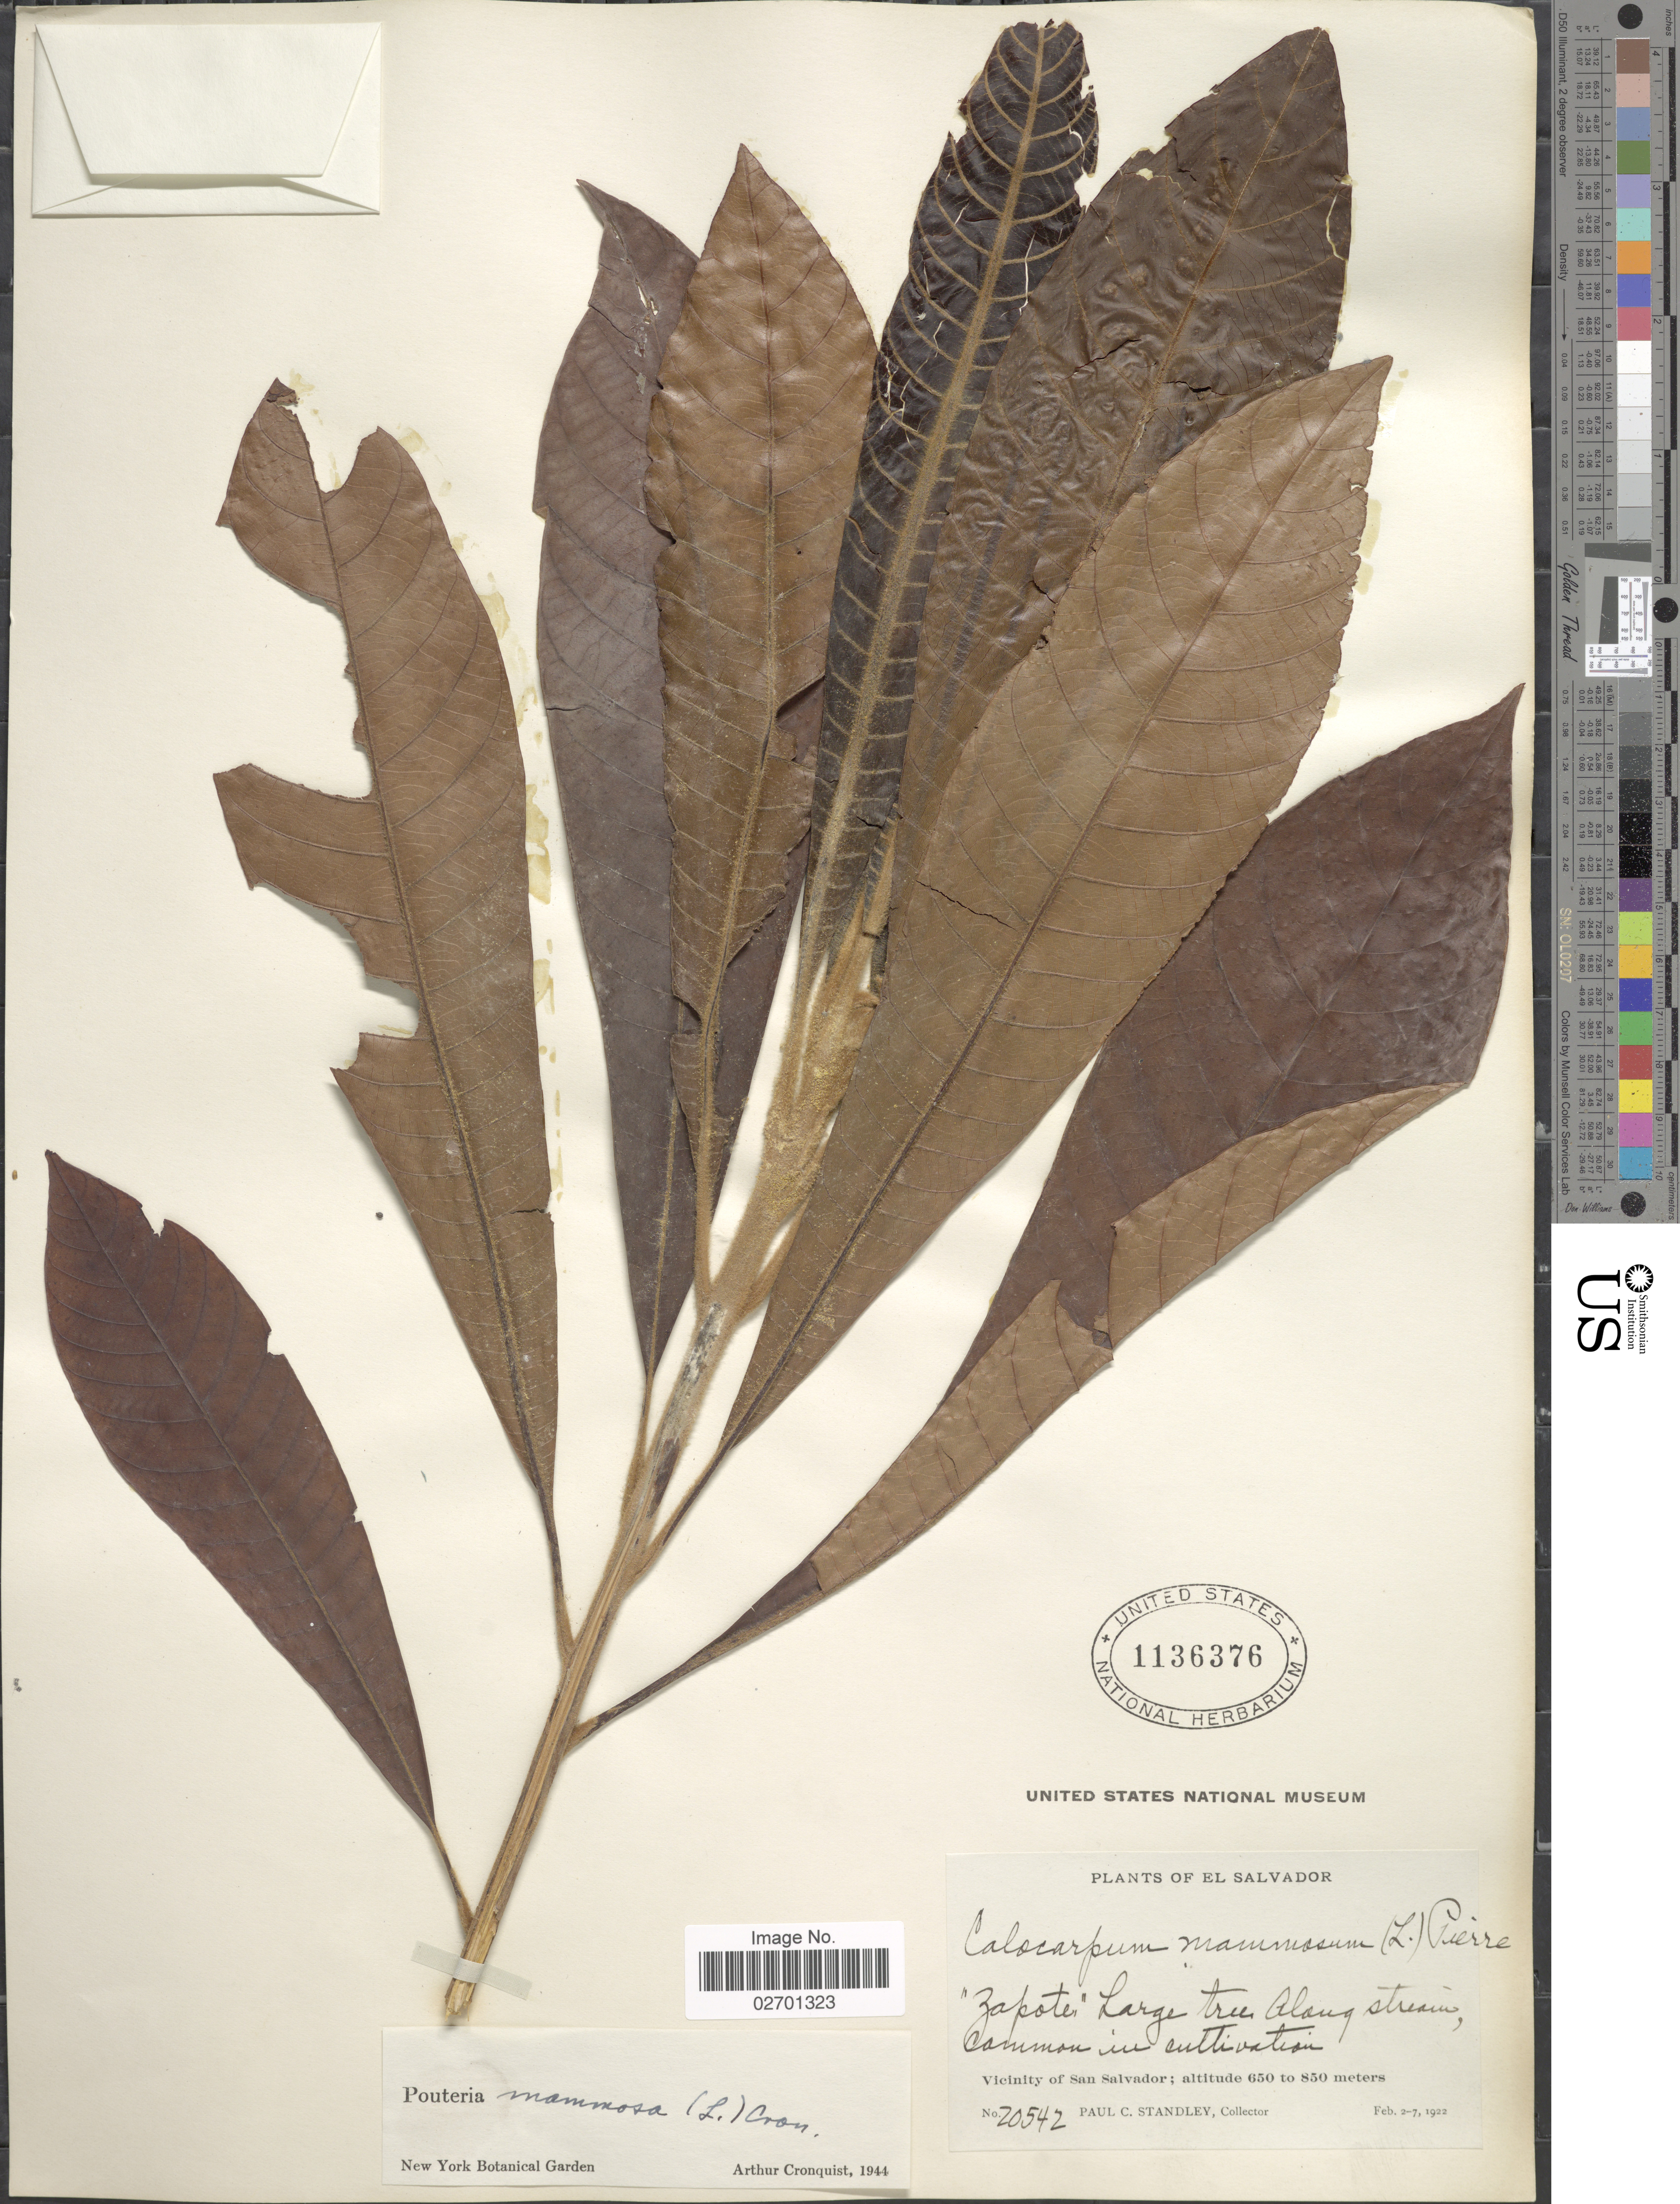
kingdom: Plantae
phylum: Tracheophyta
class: Magnoliopsida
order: Ericales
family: Sapotaceae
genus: Pouteria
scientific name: Pouteria sapota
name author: (Jacq.) H.E. Moore & Stearn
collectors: P. C. Standley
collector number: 20542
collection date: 1922-02-02/1922-02-07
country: El Salvador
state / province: San Salvador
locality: Common in cultivation, along stream, Vicinity of San Salvador.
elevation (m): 650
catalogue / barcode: US 1136376